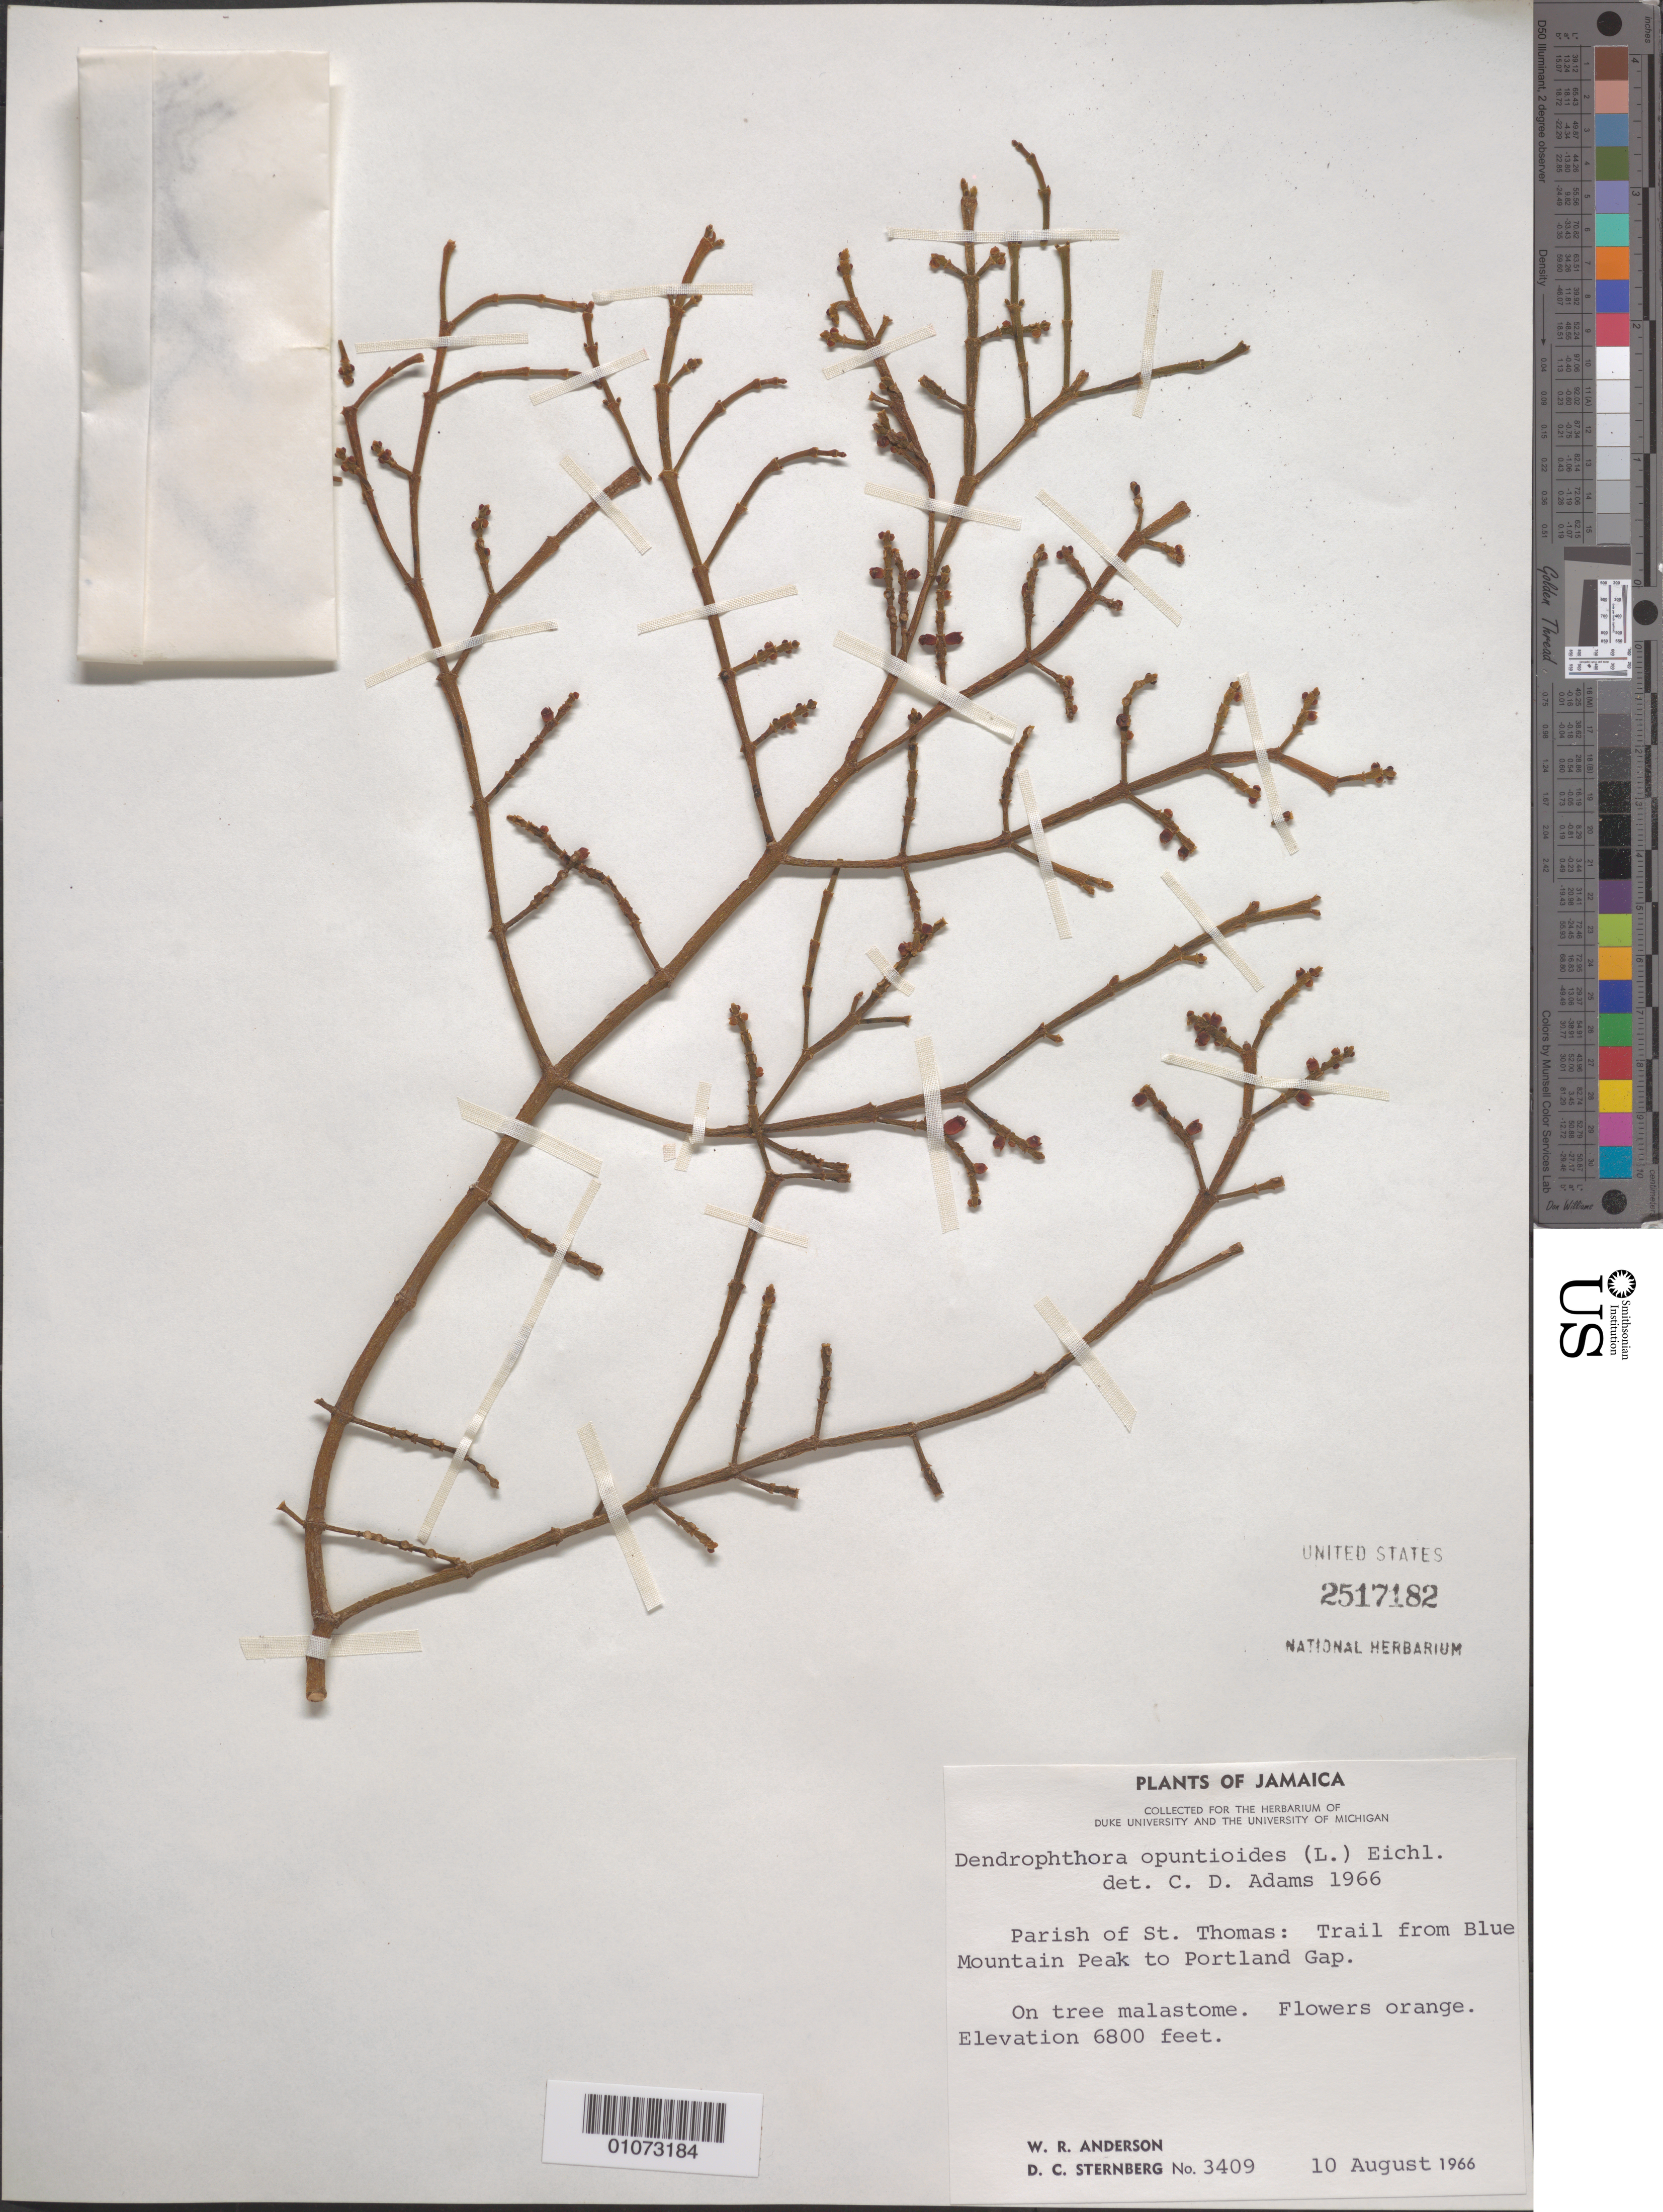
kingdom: Plantae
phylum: Tracheophyta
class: Magnoliopsida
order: Santalales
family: Viscaceae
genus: Dendrophthora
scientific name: Dendrophthora opuntioides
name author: (L.) Eichler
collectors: W. R. Anderson & D. Sternberg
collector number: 3409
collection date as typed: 10 Aug 1966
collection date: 1966-08-10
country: Jamaica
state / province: Saint Thomas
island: Jamaica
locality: Trail from Blue Mountain Peak to Portland Gap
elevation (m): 2073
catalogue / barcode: US 2517182